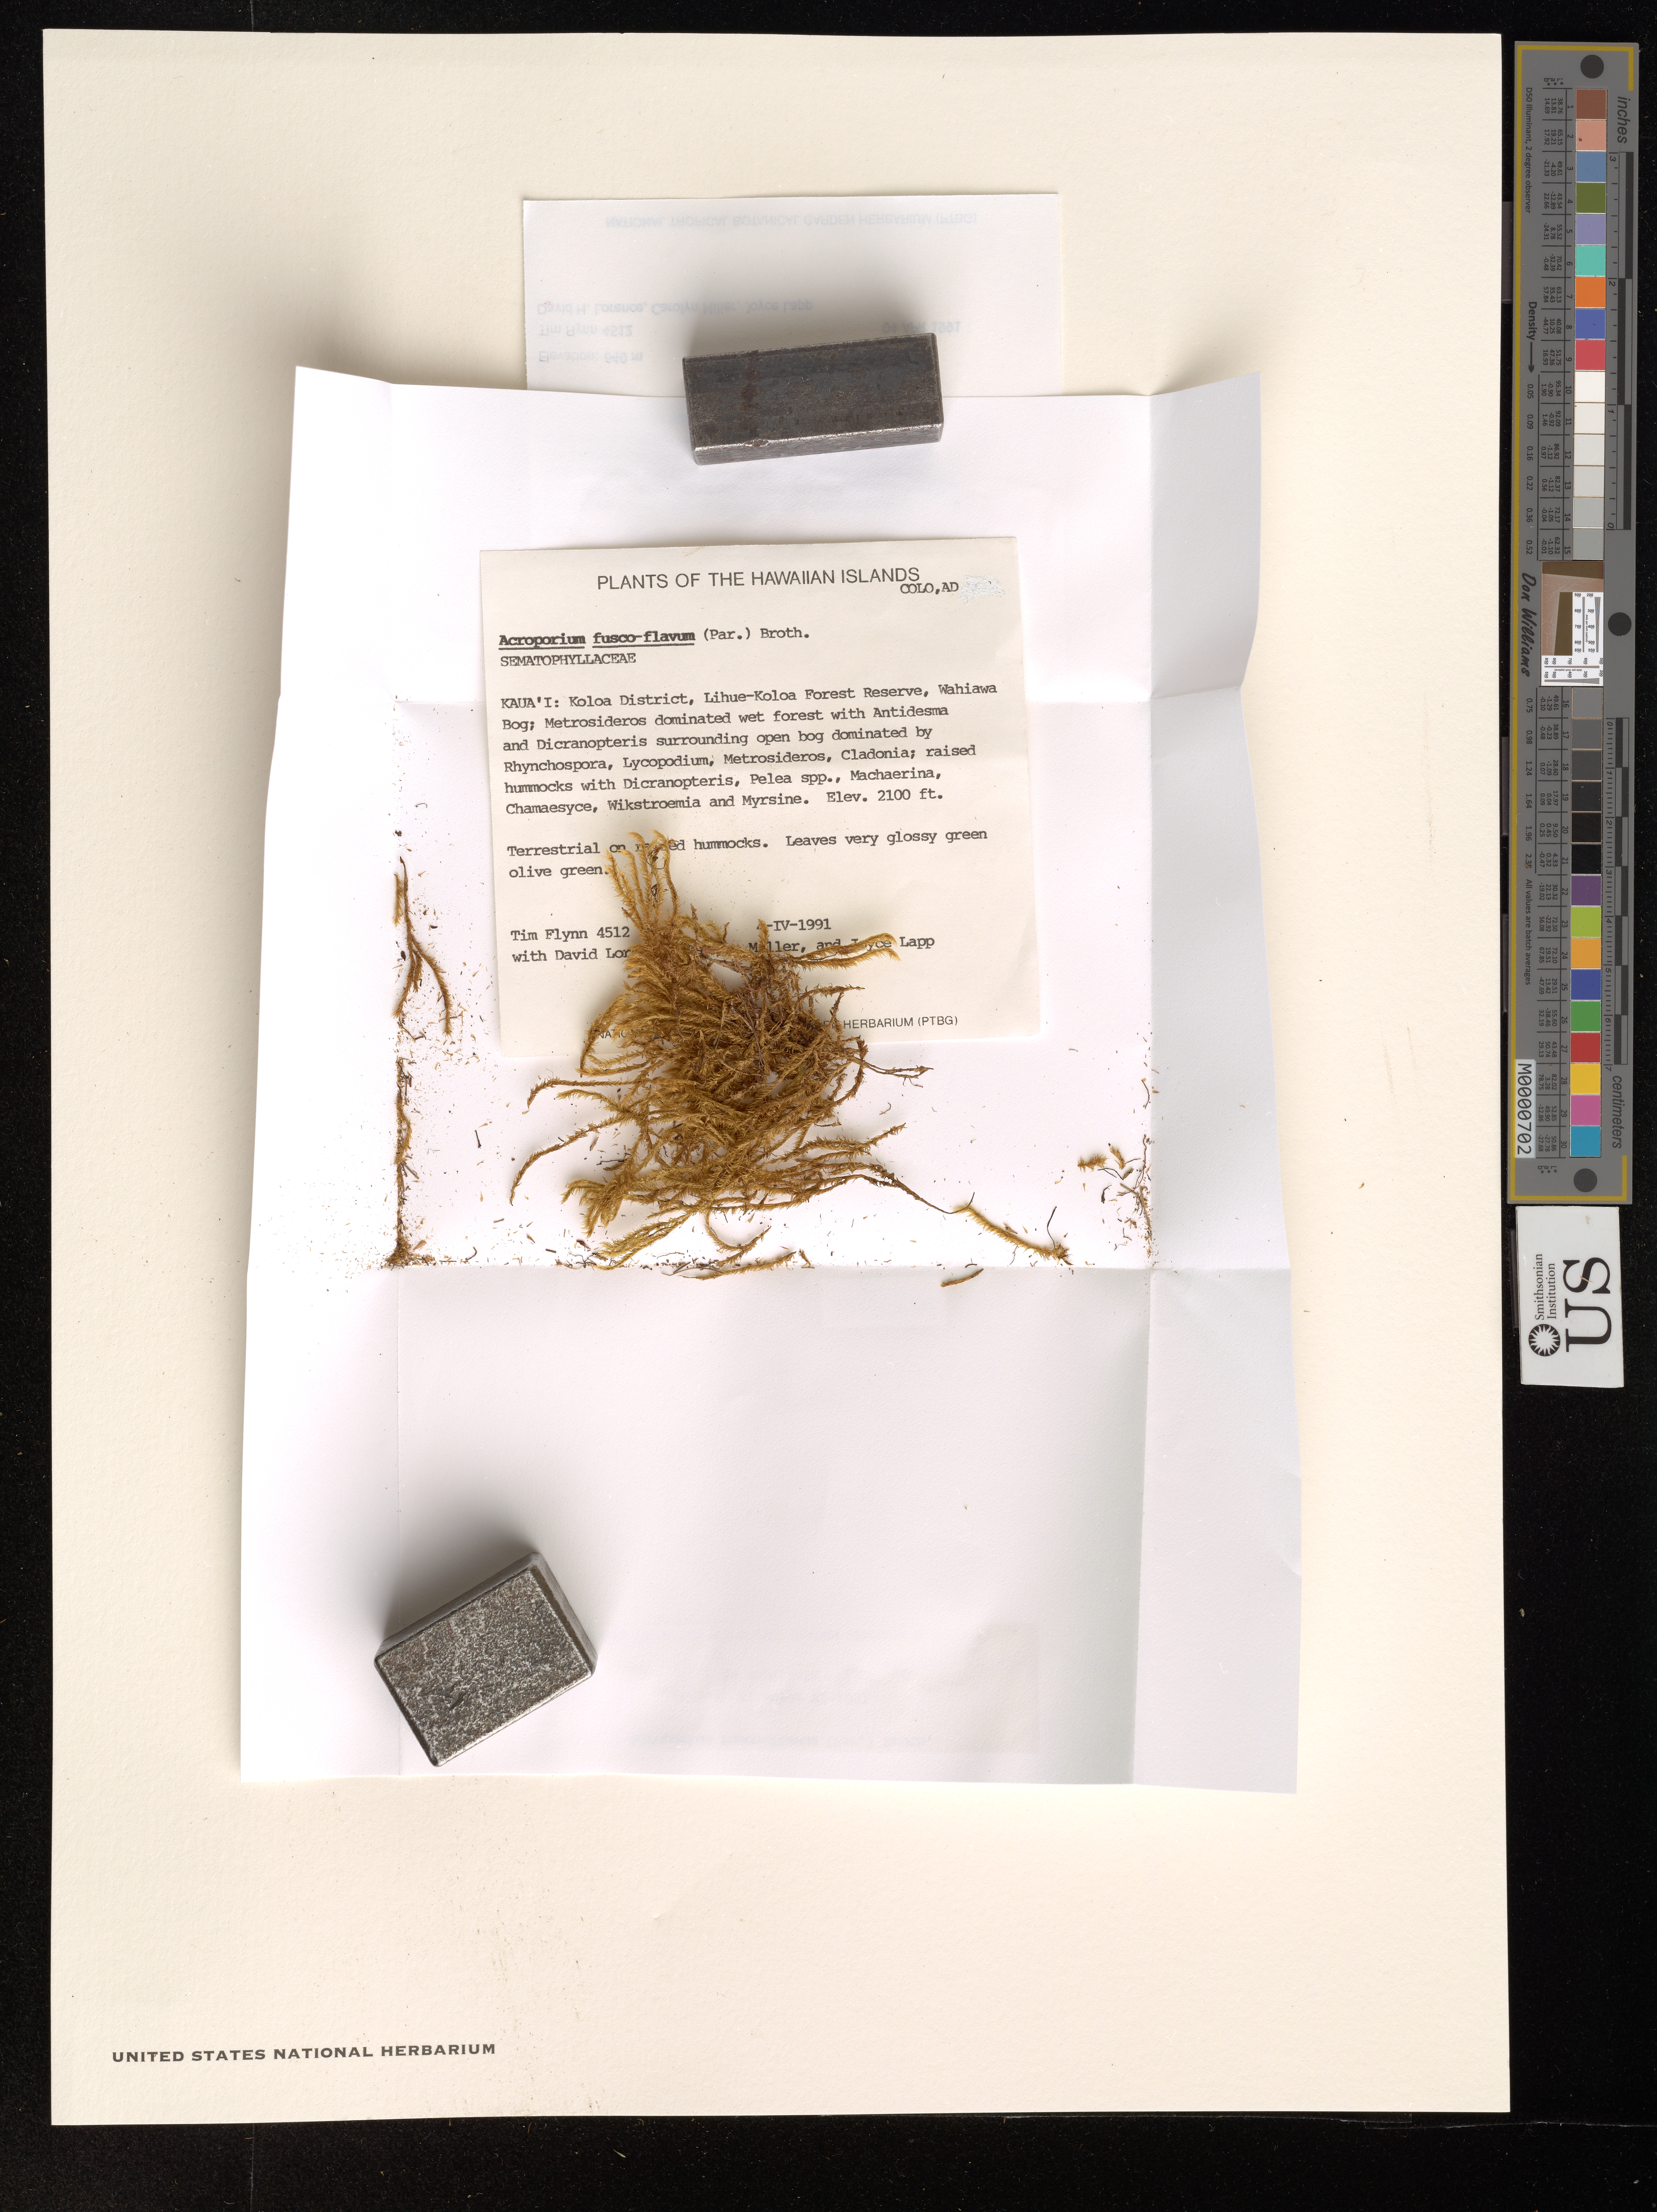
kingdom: Plantae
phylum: Bryophyta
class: Bryopsida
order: Hypnales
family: Sematophyllaceae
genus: Acroporium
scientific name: Acroporium fuscoflavum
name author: (Paris) Broth.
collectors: T. Flynn, D. Lorence, C. Miller & J. Lapp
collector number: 4512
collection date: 1991-04-04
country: United States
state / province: Hawaii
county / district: Kauai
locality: The Hawaiian Islands. Kauai Koloa District. Lihue-Koloa Forest Reserve. Wahiawa Bog.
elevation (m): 640